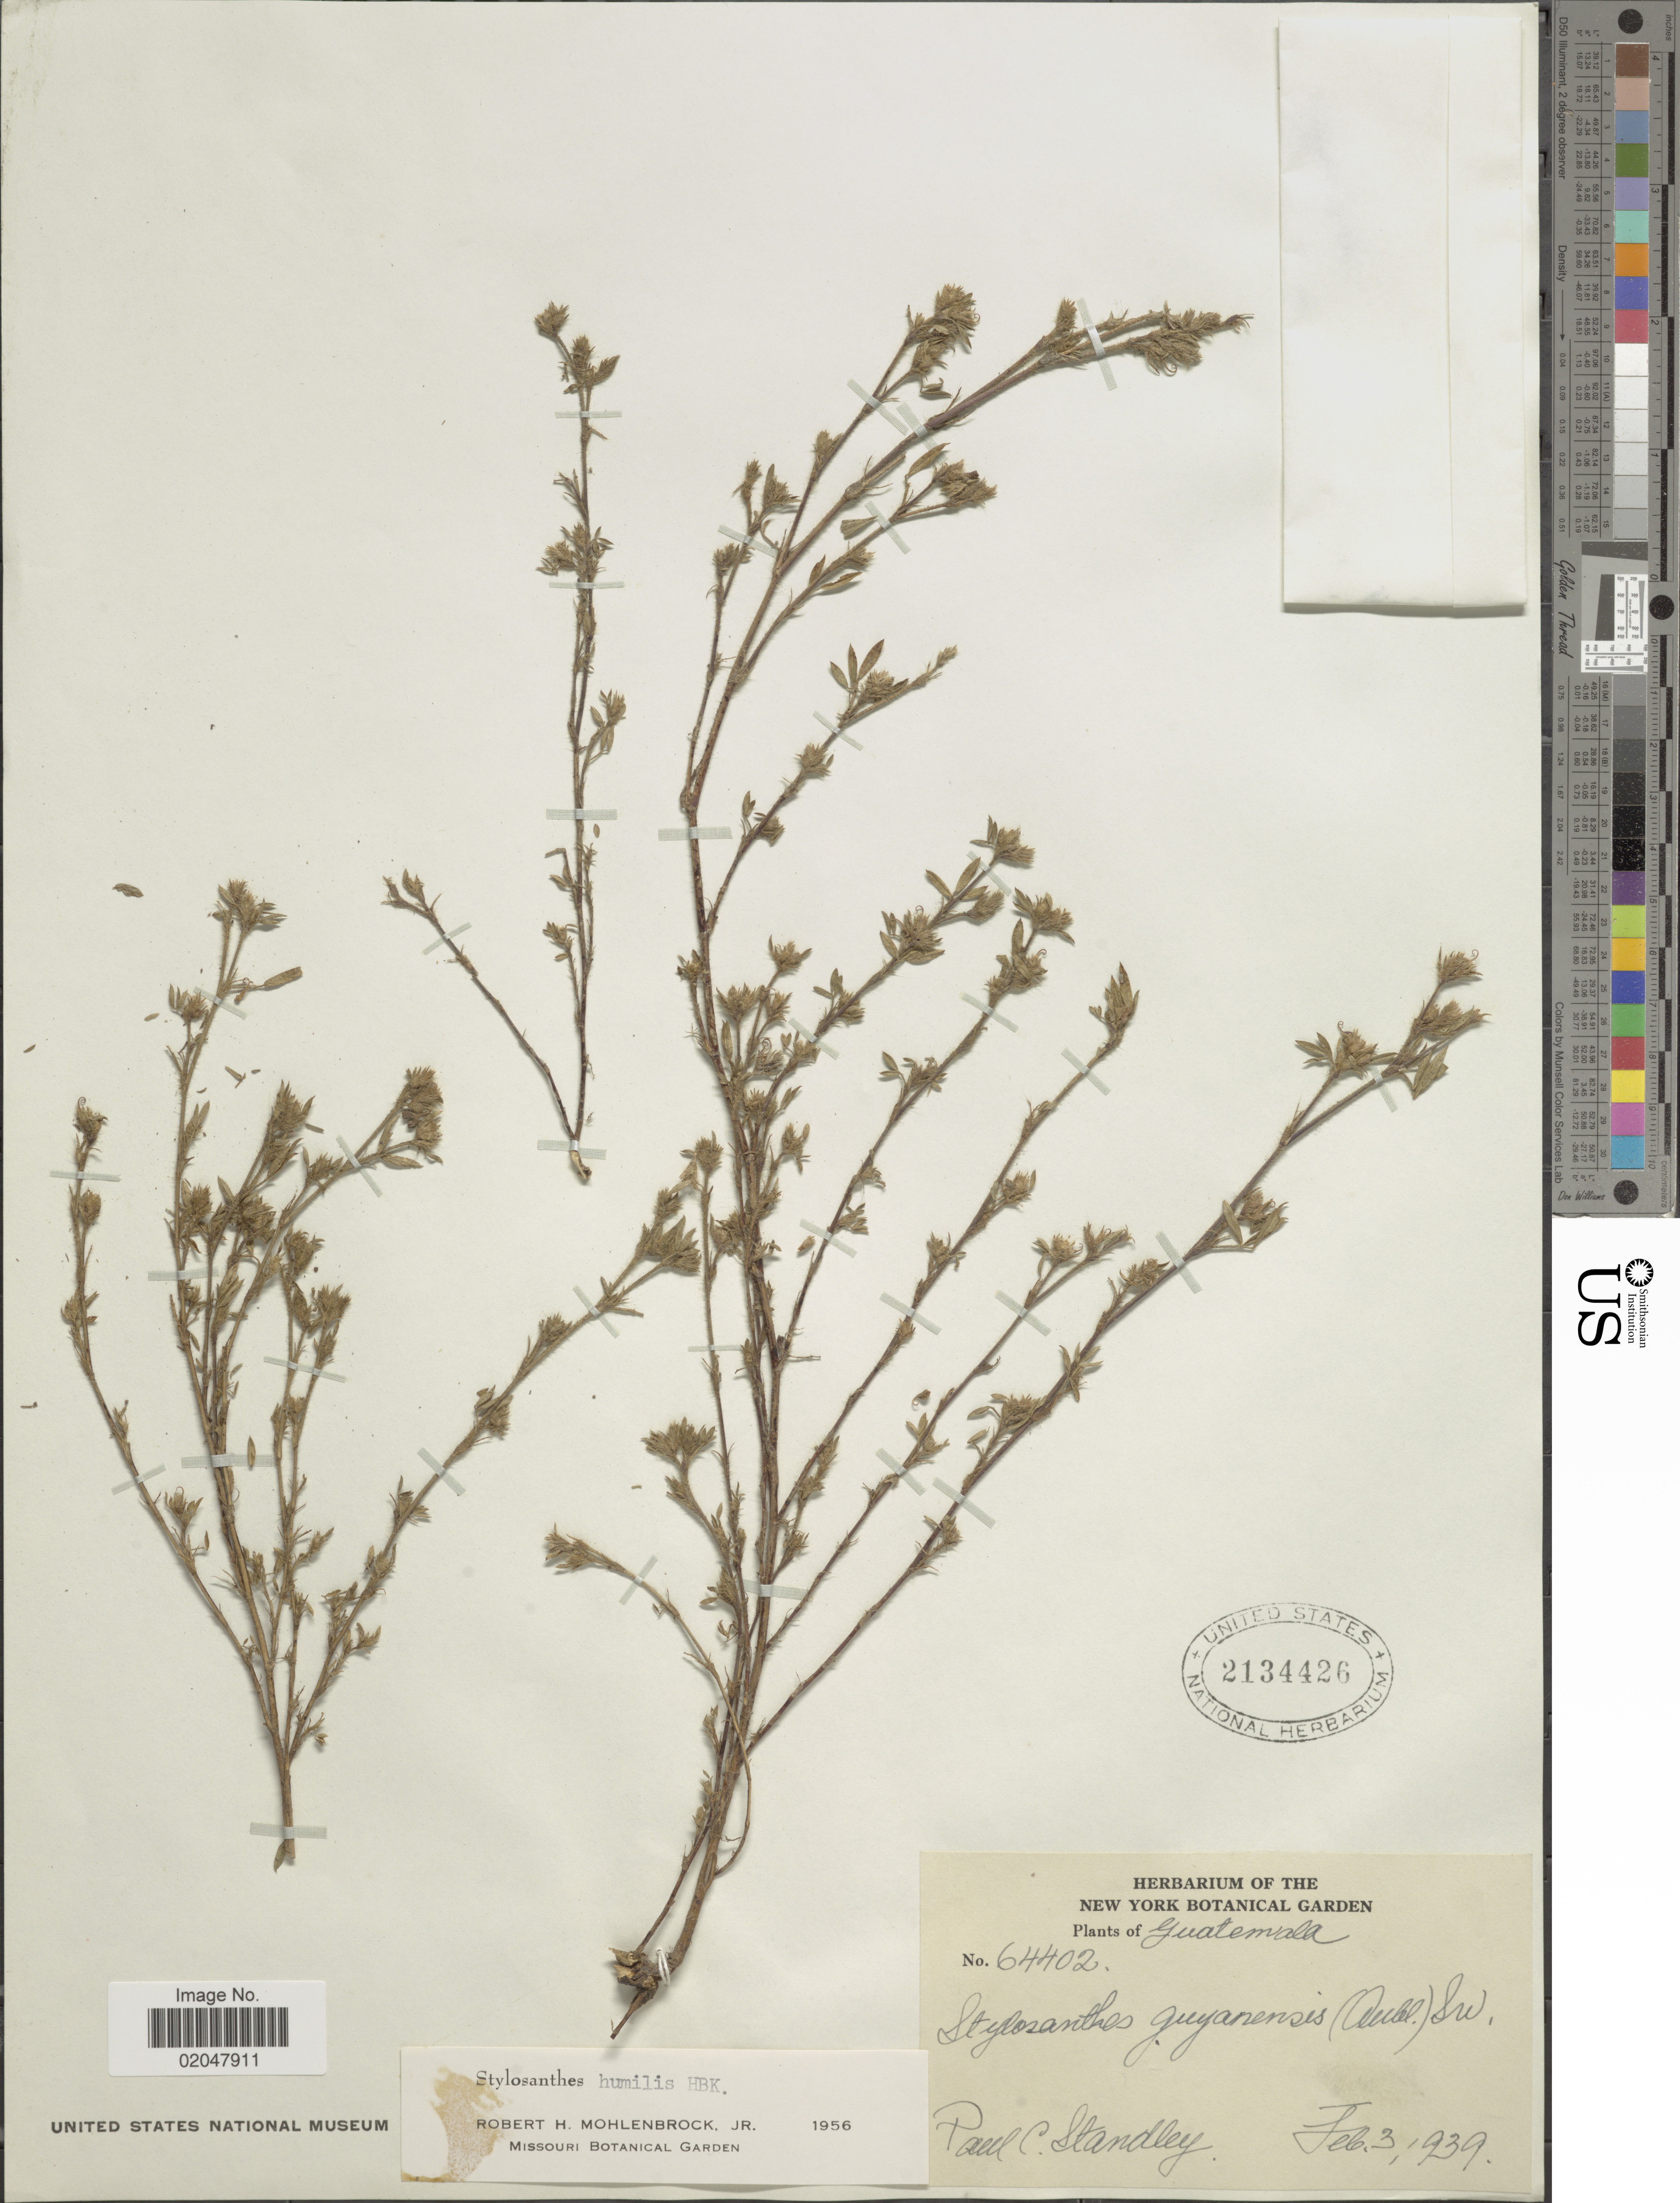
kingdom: Plantae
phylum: Tracheophyta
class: Magnoliopsida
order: Fabales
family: Fabaceae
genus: Stylosanthes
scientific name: Stylosanthes humilis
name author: Kunth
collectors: P. C. Standley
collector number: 64402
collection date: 1939-02-03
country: Guatemala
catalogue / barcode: US 2134426